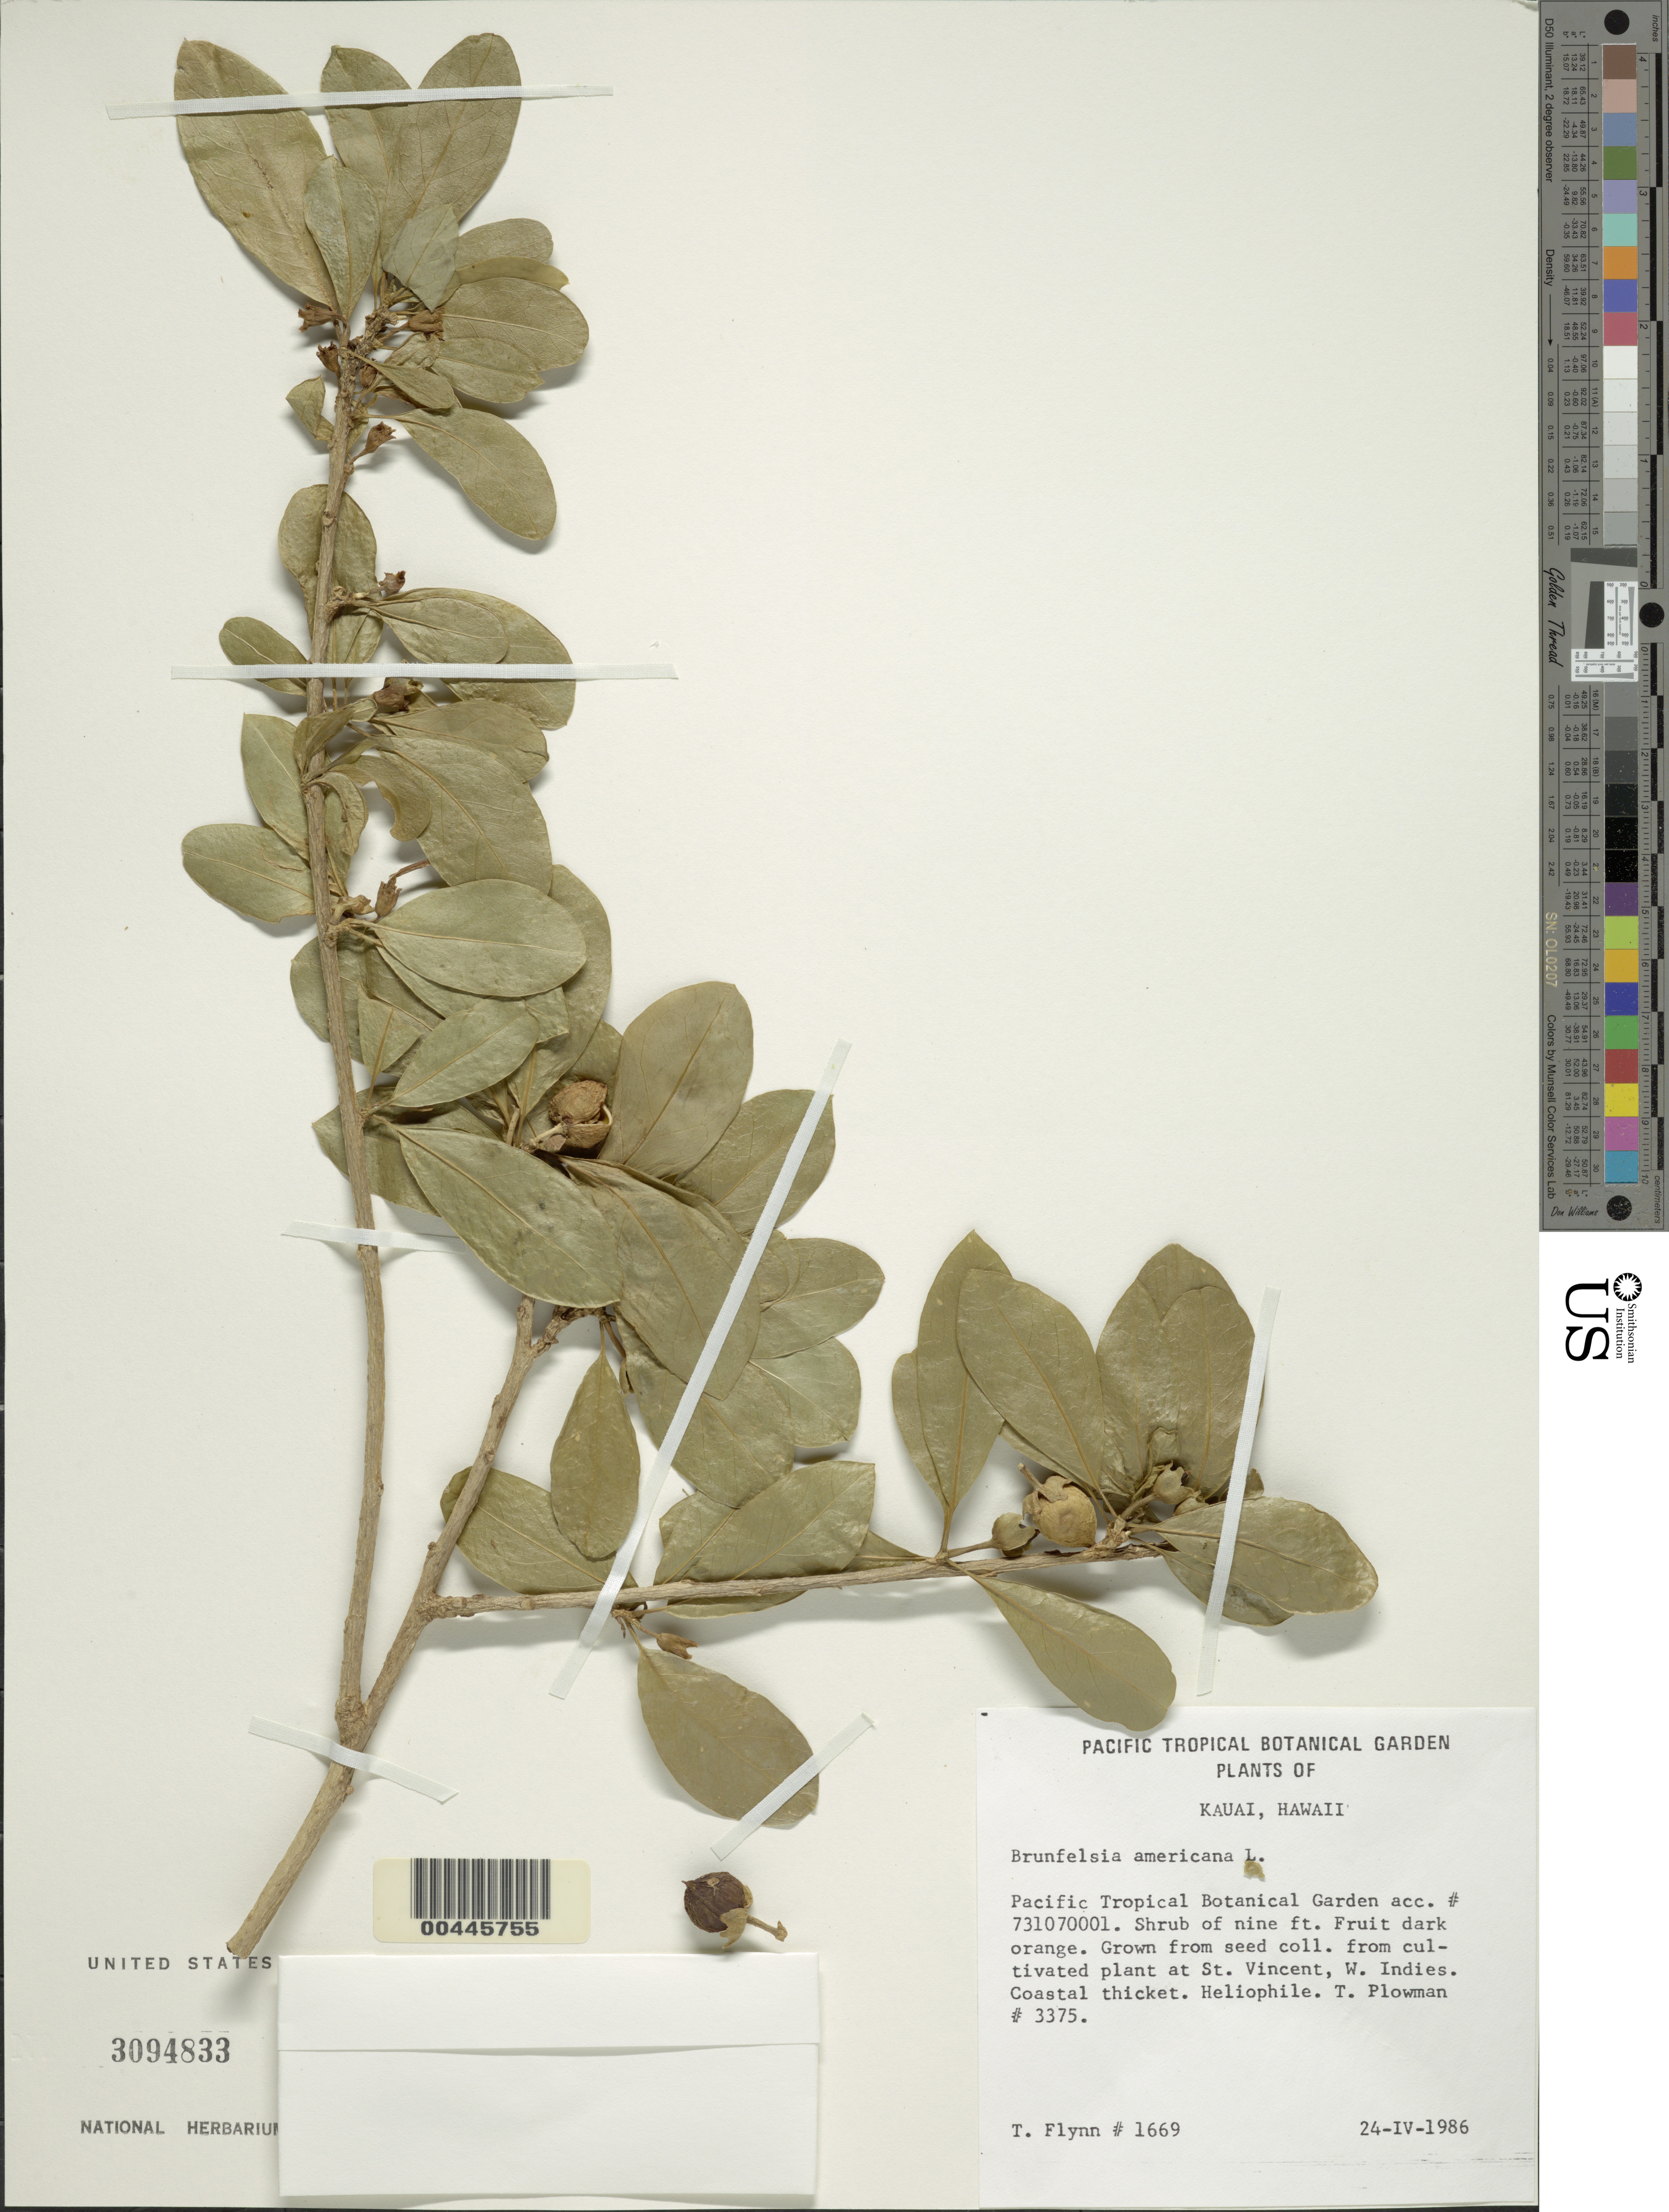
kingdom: Plantae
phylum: Tracheophyta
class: Magnoliopsida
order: Solanales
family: Solanaceae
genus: Brunfelsia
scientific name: Brunfelsia americana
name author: L.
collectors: T. W. Flynn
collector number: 1669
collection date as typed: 24 Apr 1986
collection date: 1986-04-24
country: United States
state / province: Hawaii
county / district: Kauai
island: Kaua'i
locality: Pacific Tropical Botanical Garden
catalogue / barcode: US 3094833